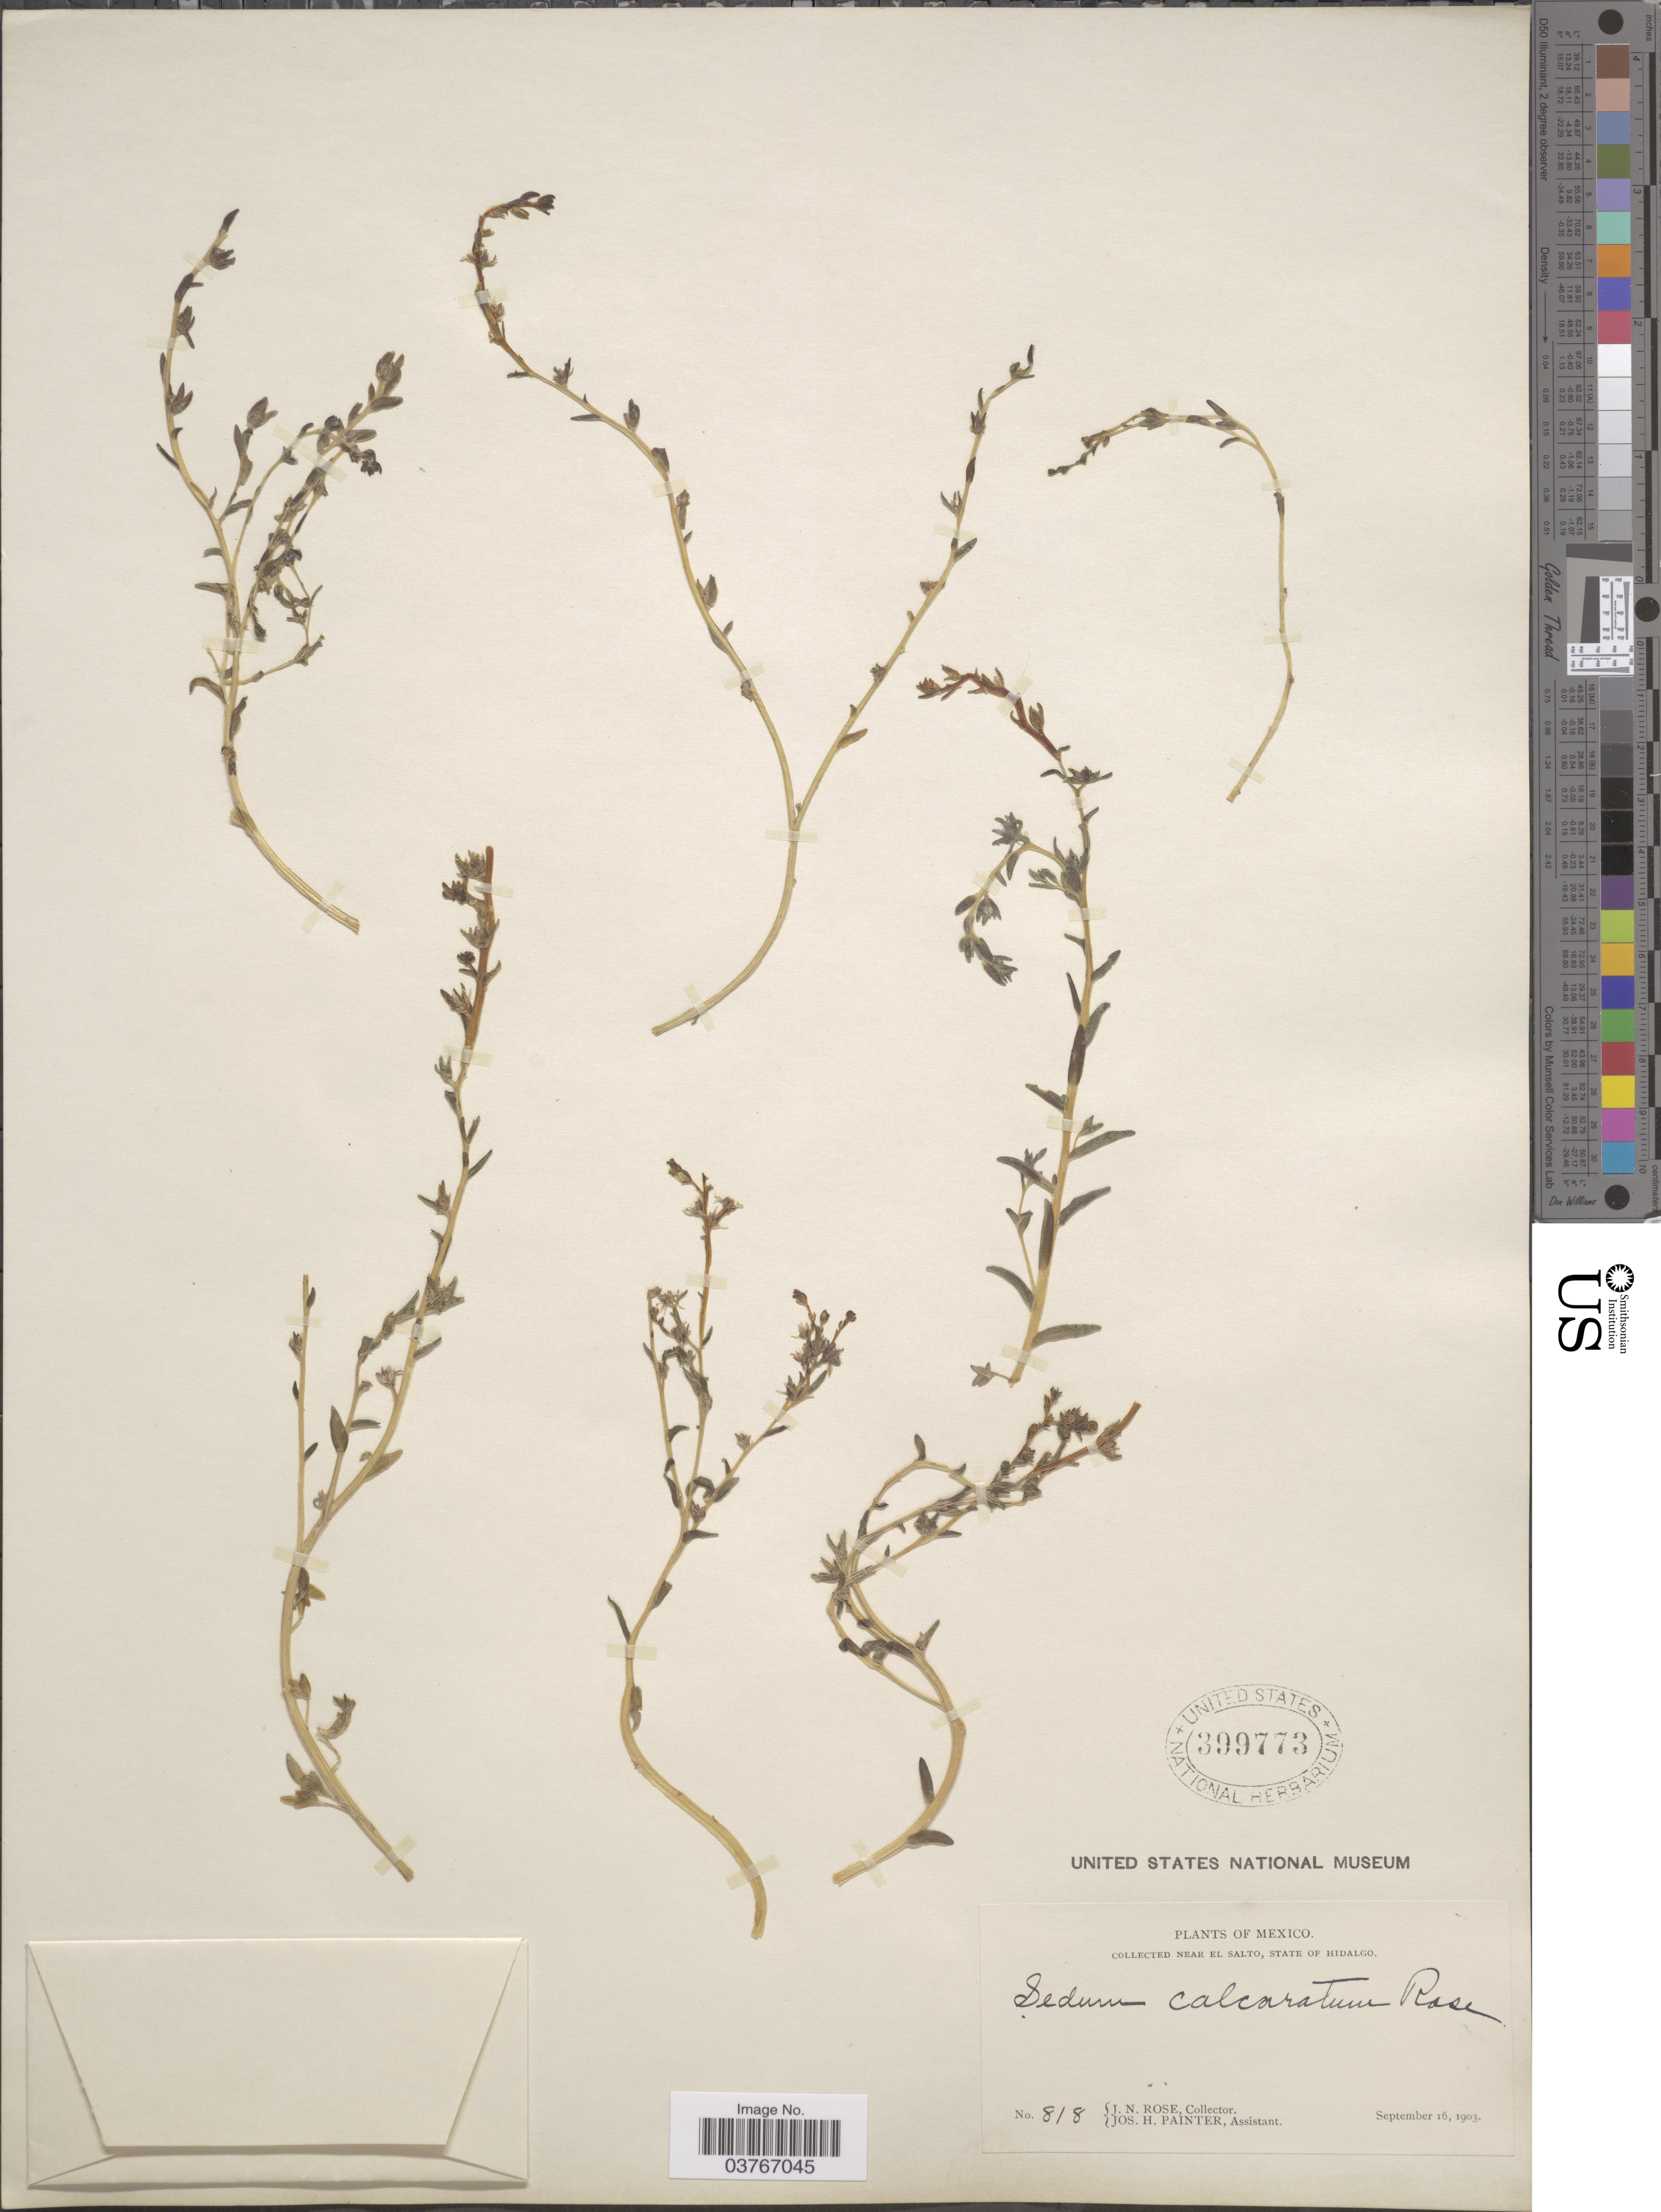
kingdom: Plantae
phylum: Tracheophyta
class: Magnoliopsida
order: Saxifragales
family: Crassulaceae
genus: Sedum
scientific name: Sedum calcaratum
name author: Rose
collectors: J. N. Rose & J. H. Painter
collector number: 818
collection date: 1903-09-16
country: Mexico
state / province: Hidalgo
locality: Near El Salto.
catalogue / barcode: US 399773